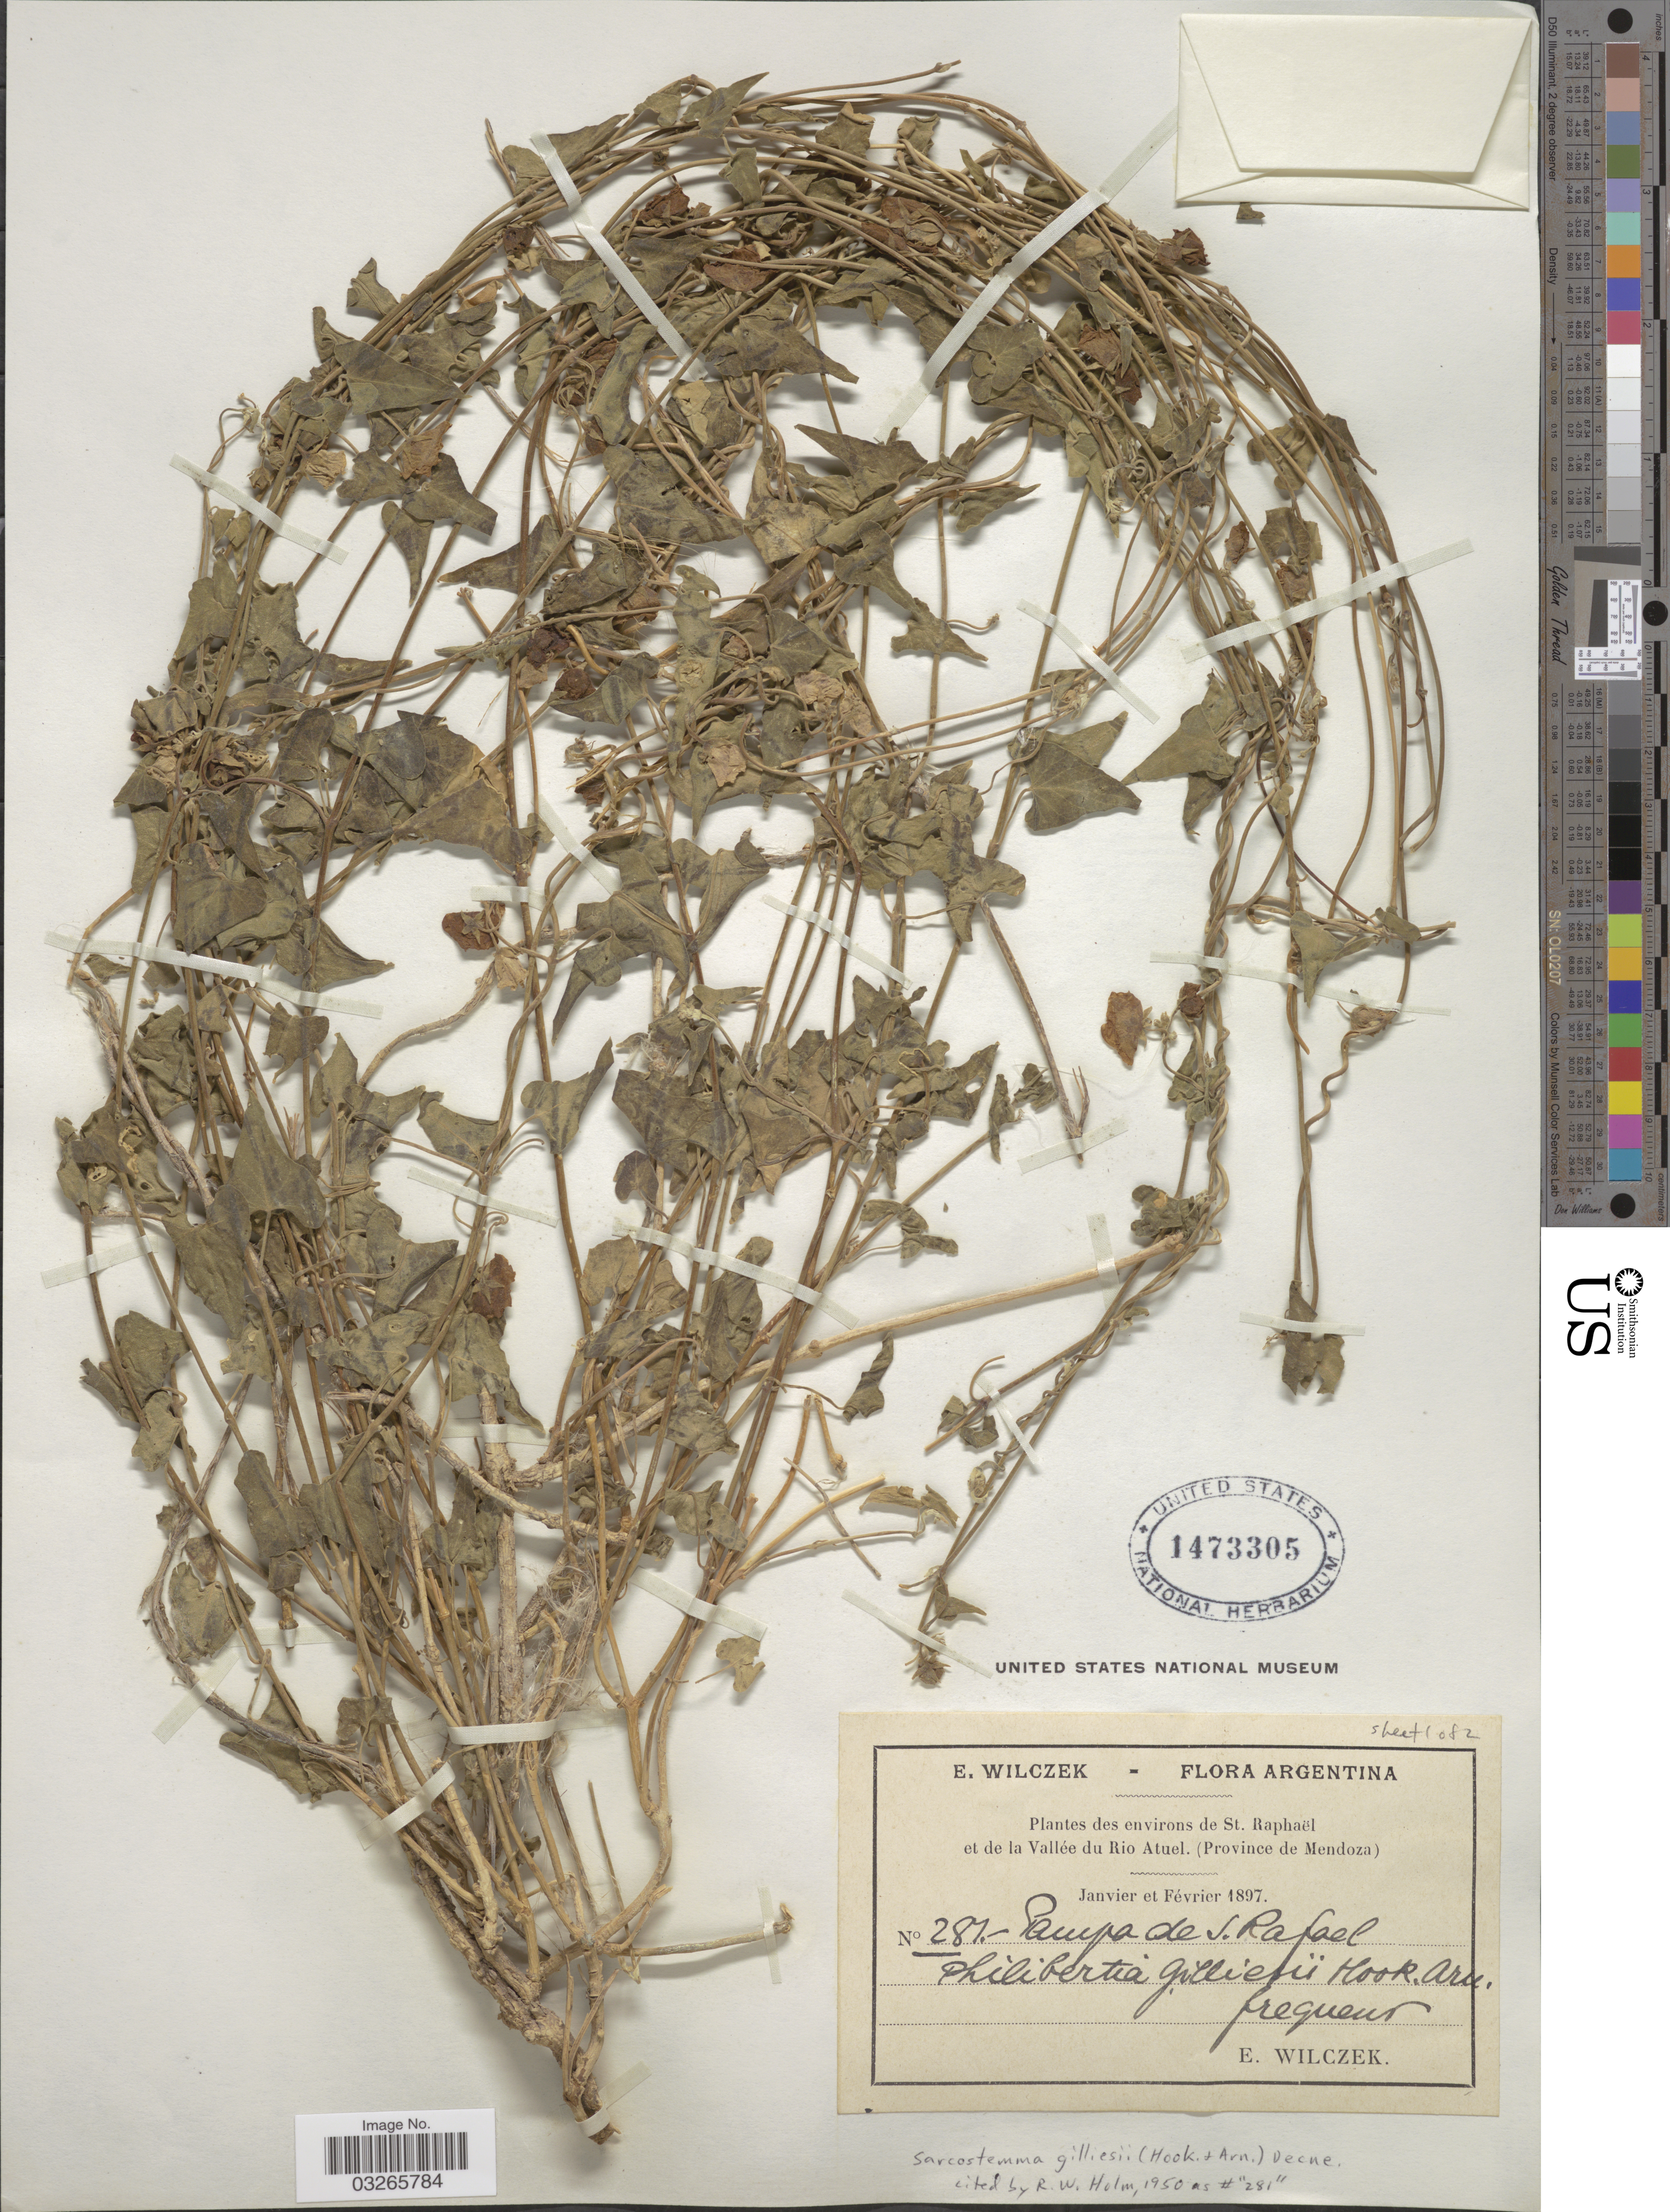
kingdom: Plantae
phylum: Tracheophyta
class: Magnoliopsida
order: Gentianales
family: Apocynaceae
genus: Sarcostemma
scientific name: Sarcostemma gilliesii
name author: (Hook. & Arn.) Decne.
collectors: E. Wilczek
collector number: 287*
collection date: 1897-01/1897-02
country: Argentina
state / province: Mendoza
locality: Environs de St. Raphaël et de la Vallée du Rio Atuel. Pampa de S. Rafael.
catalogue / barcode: US 1473305